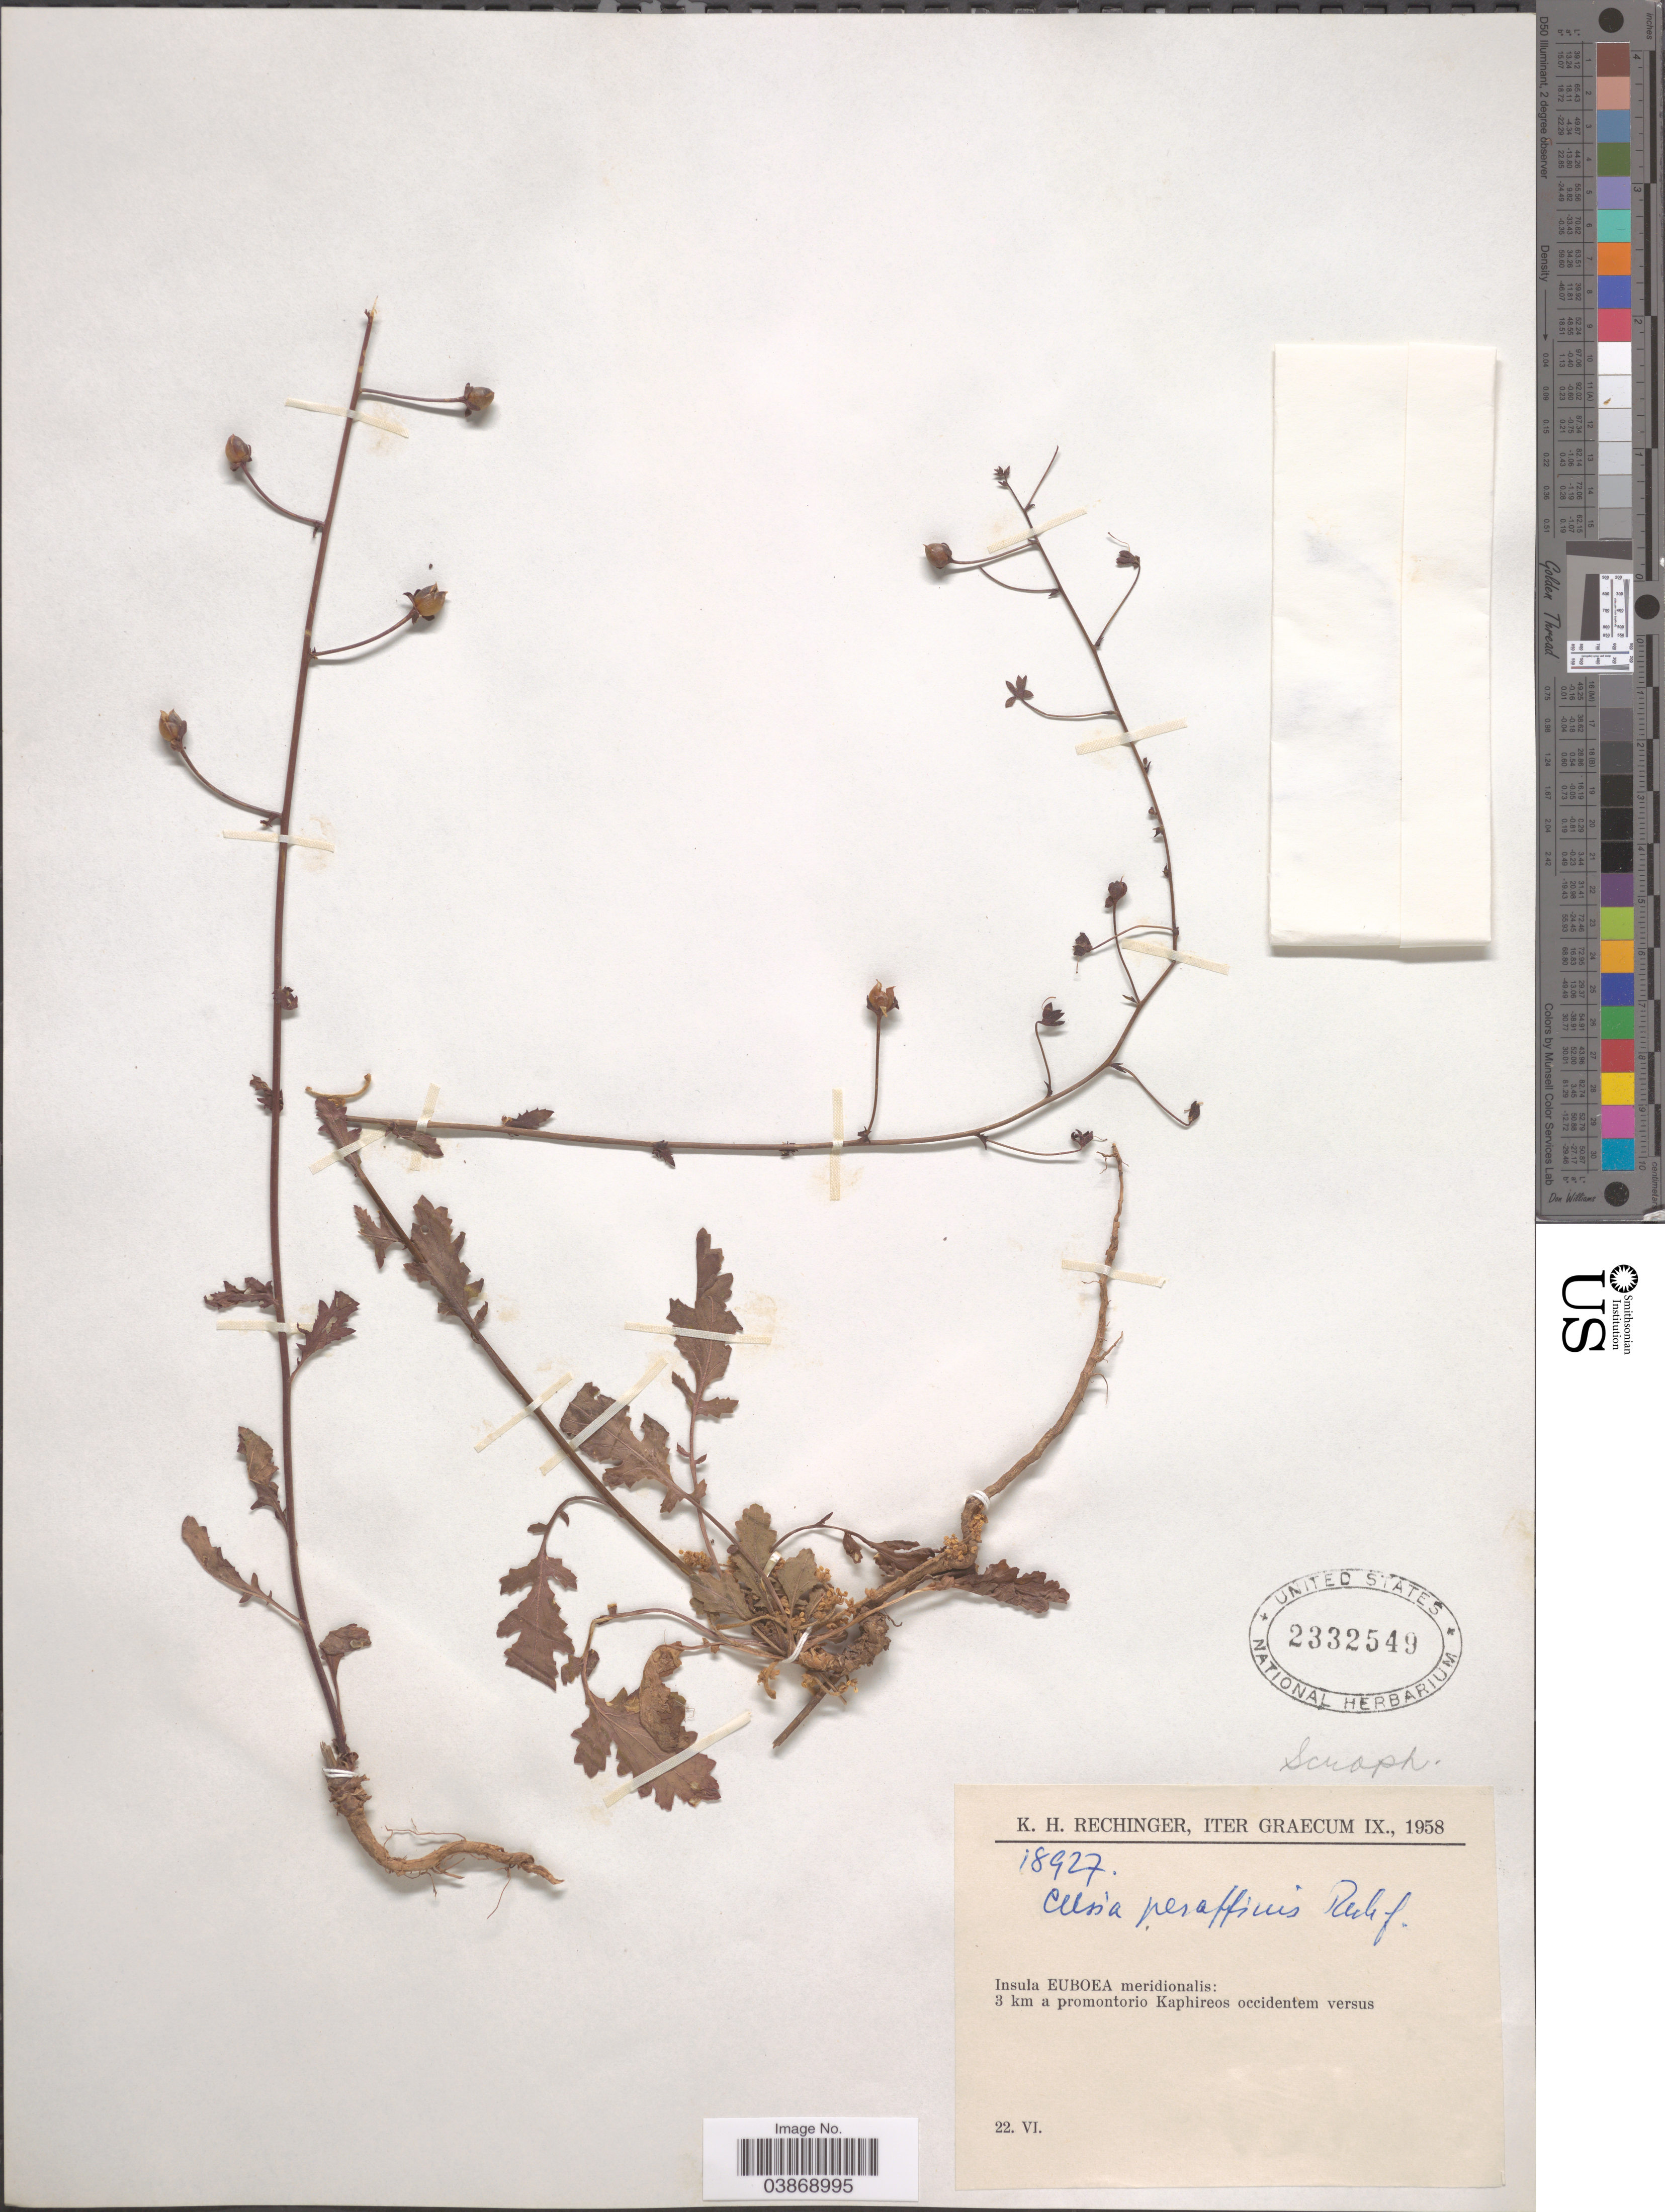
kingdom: Plantae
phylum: Tracheophyta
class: Magnoliopsida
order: Lamiales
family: Scrophulariaceae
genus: Celsia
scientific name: Celsia peraffinis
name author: Rech. f.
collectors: K. H. Rechinger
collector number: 18927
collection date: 1958-06-22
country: Greece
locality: Insula Euboea meridionalis: 3 km a promontorio Kaphireos occidentem versus.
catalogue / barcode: US 2332549